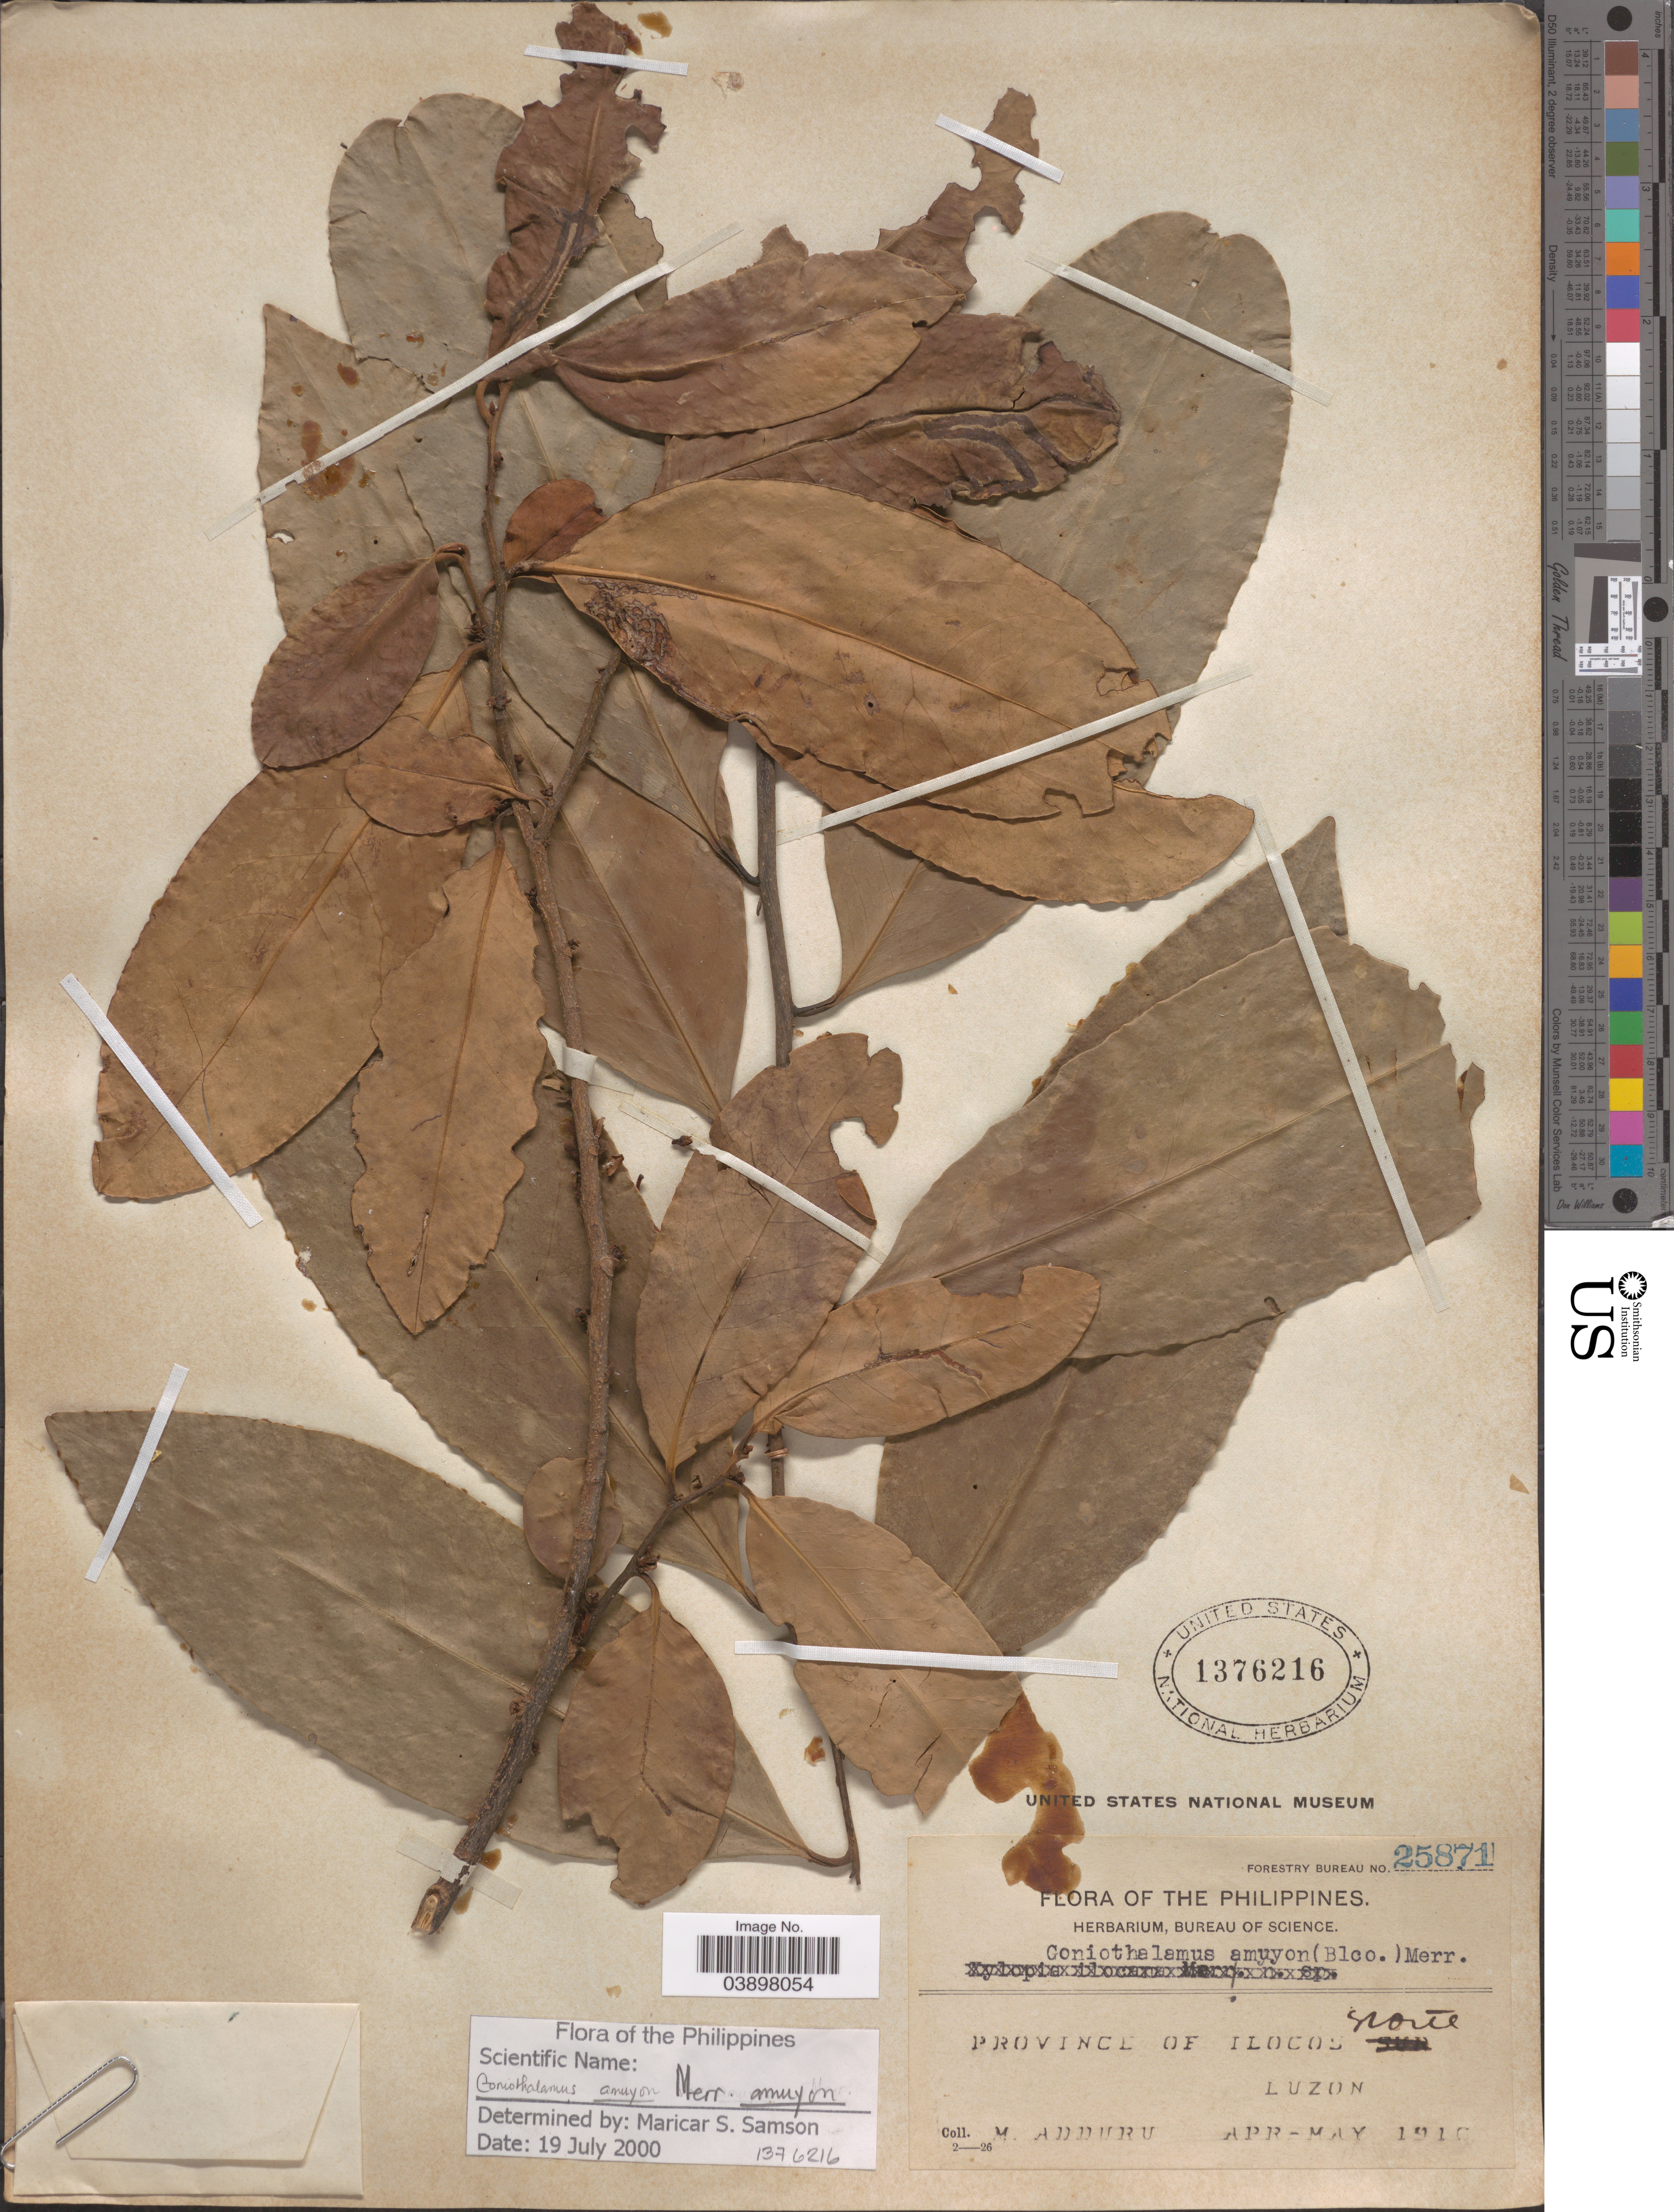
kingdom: Plantae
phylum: Tracheophyta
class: Magnoliopsida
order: Magnoliales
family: Annonaceae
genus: Goniothalamus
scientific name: Goniothalamus amuyon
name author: (Blanco) Merr.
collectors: M. Adduru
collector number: Forestry Bureau 25871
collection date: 1910-04/1910-05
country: Philippines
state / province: Ilocos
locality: Province of Ilocos Norte. Luzon.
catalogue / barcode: US 1376216